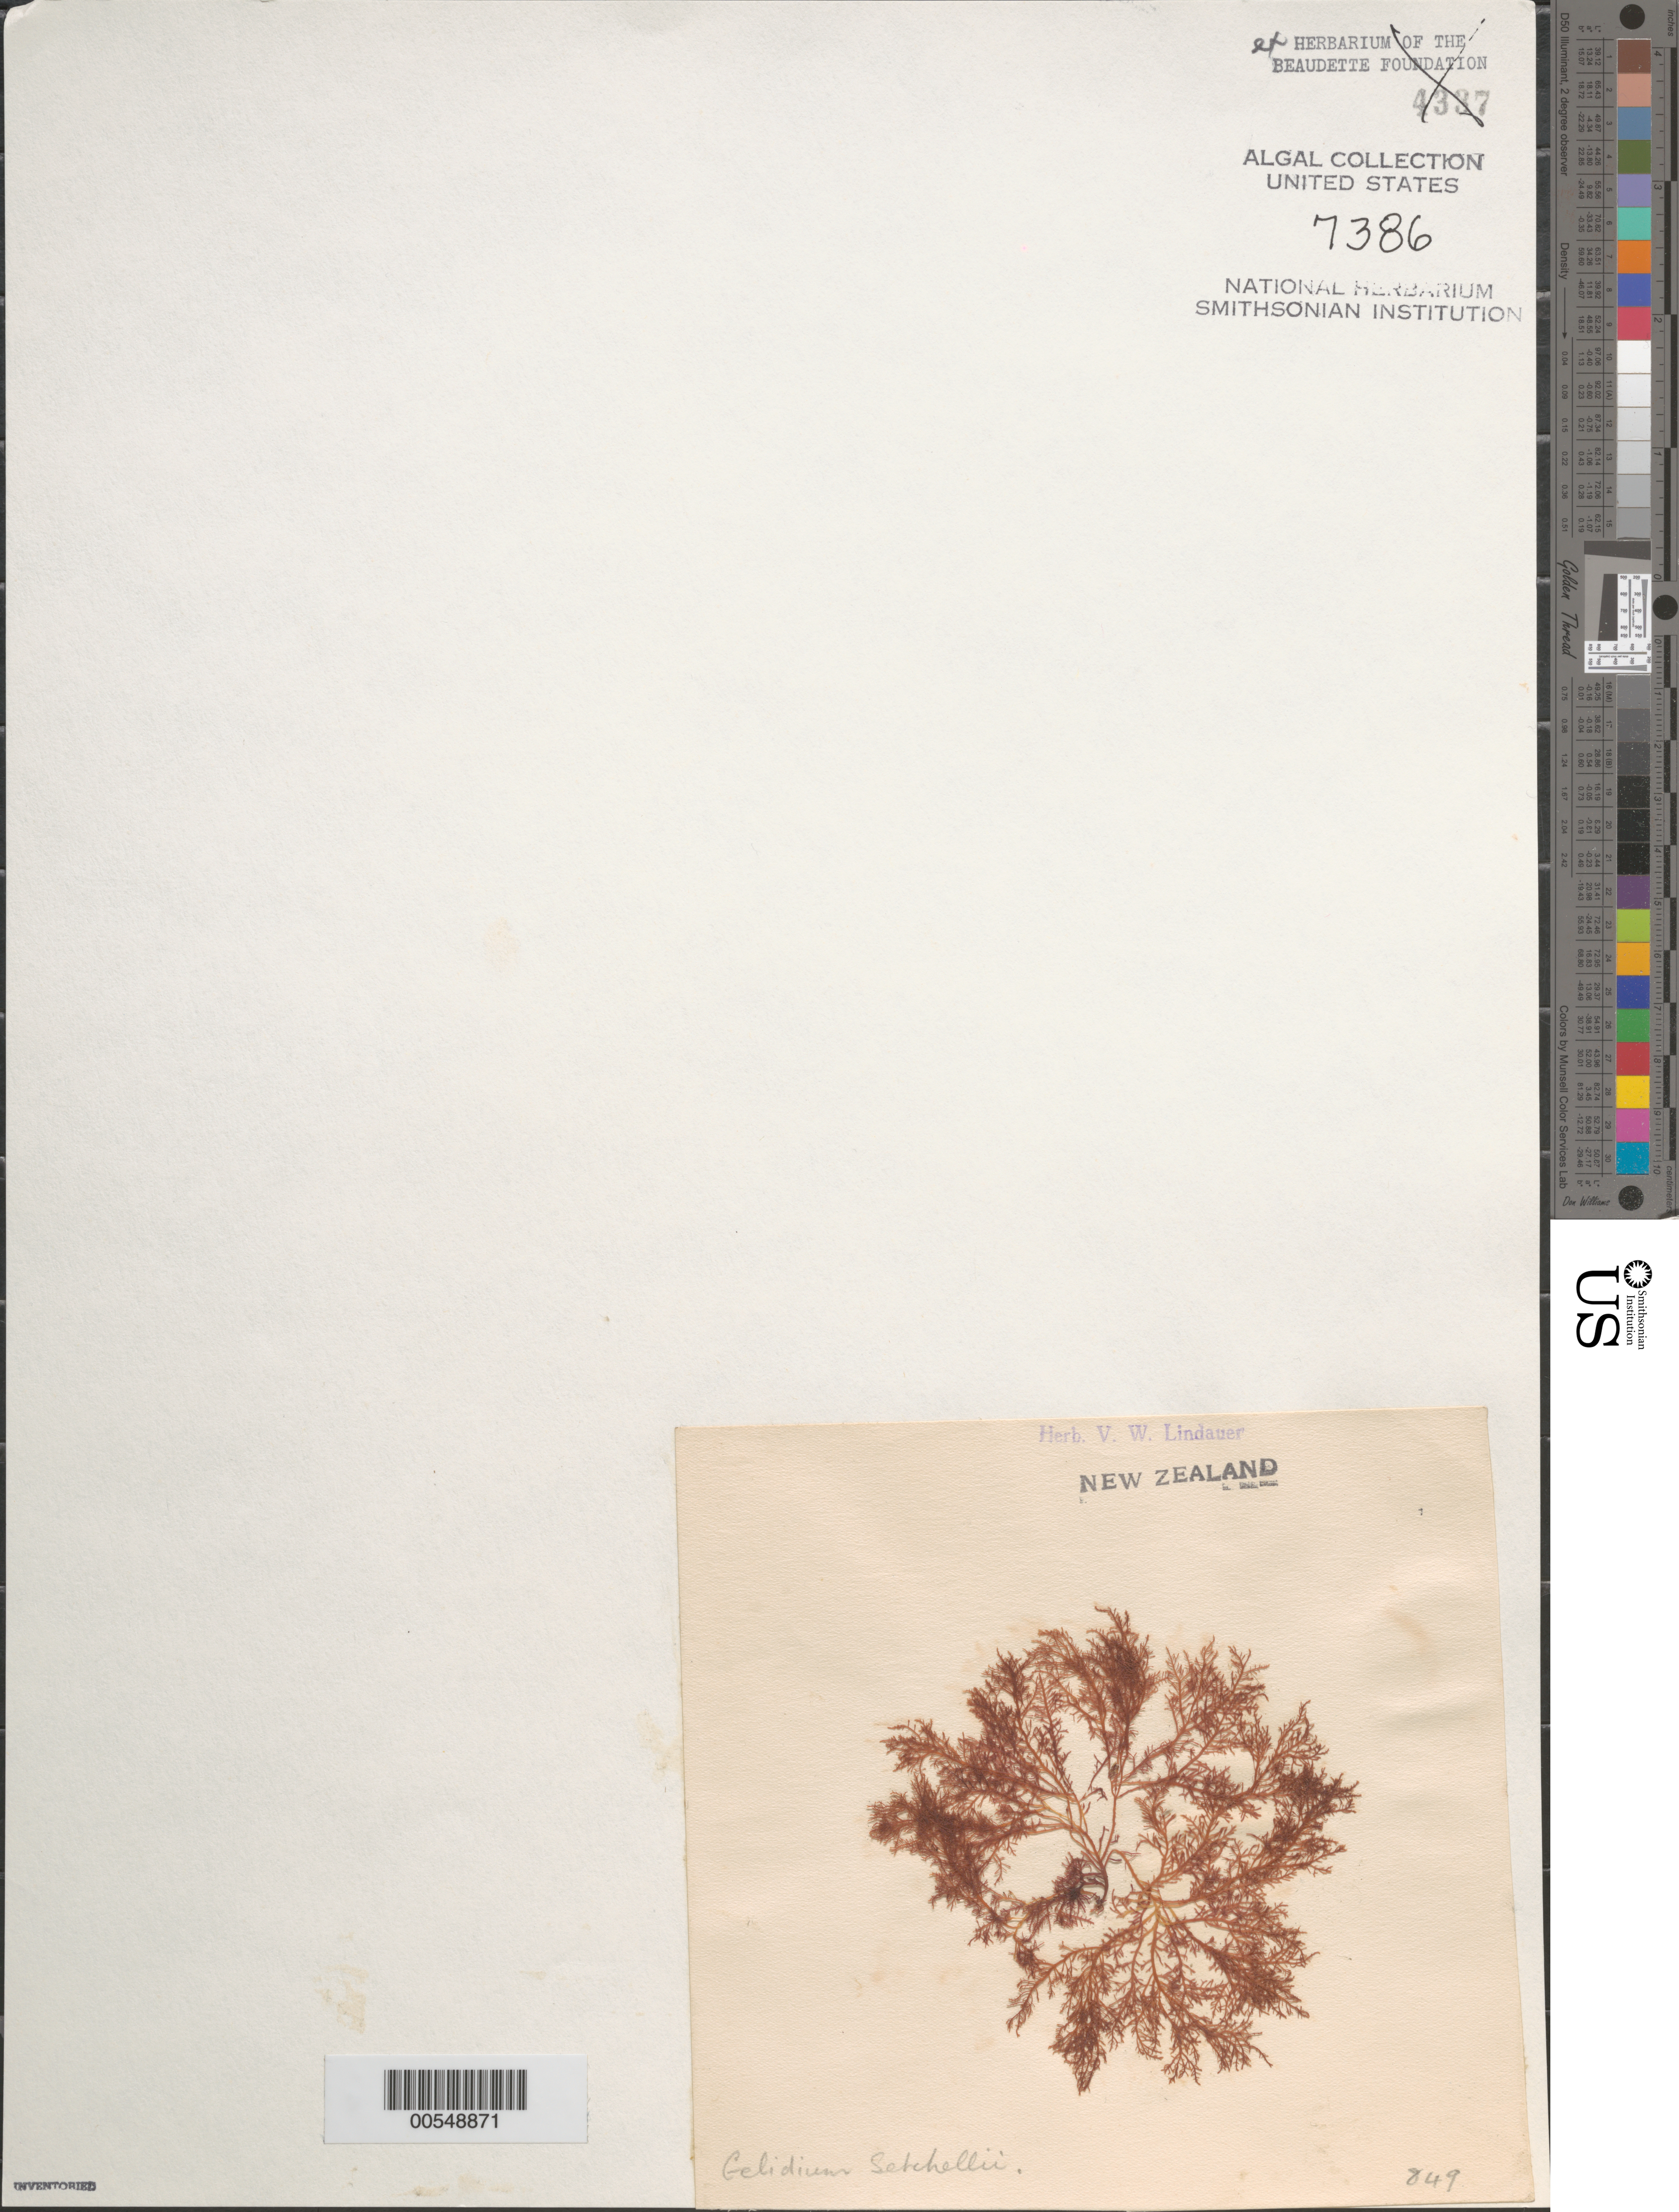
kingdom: Plantae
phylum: Rhodophyta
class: Florideophyceae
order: Gelidiales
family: Gelidiaceae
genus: Gelidium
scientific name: Gelidium purpurascens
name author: N.L. Gardner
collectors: V. Lindauer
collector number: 849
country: New Zealand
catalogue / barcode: US 7386